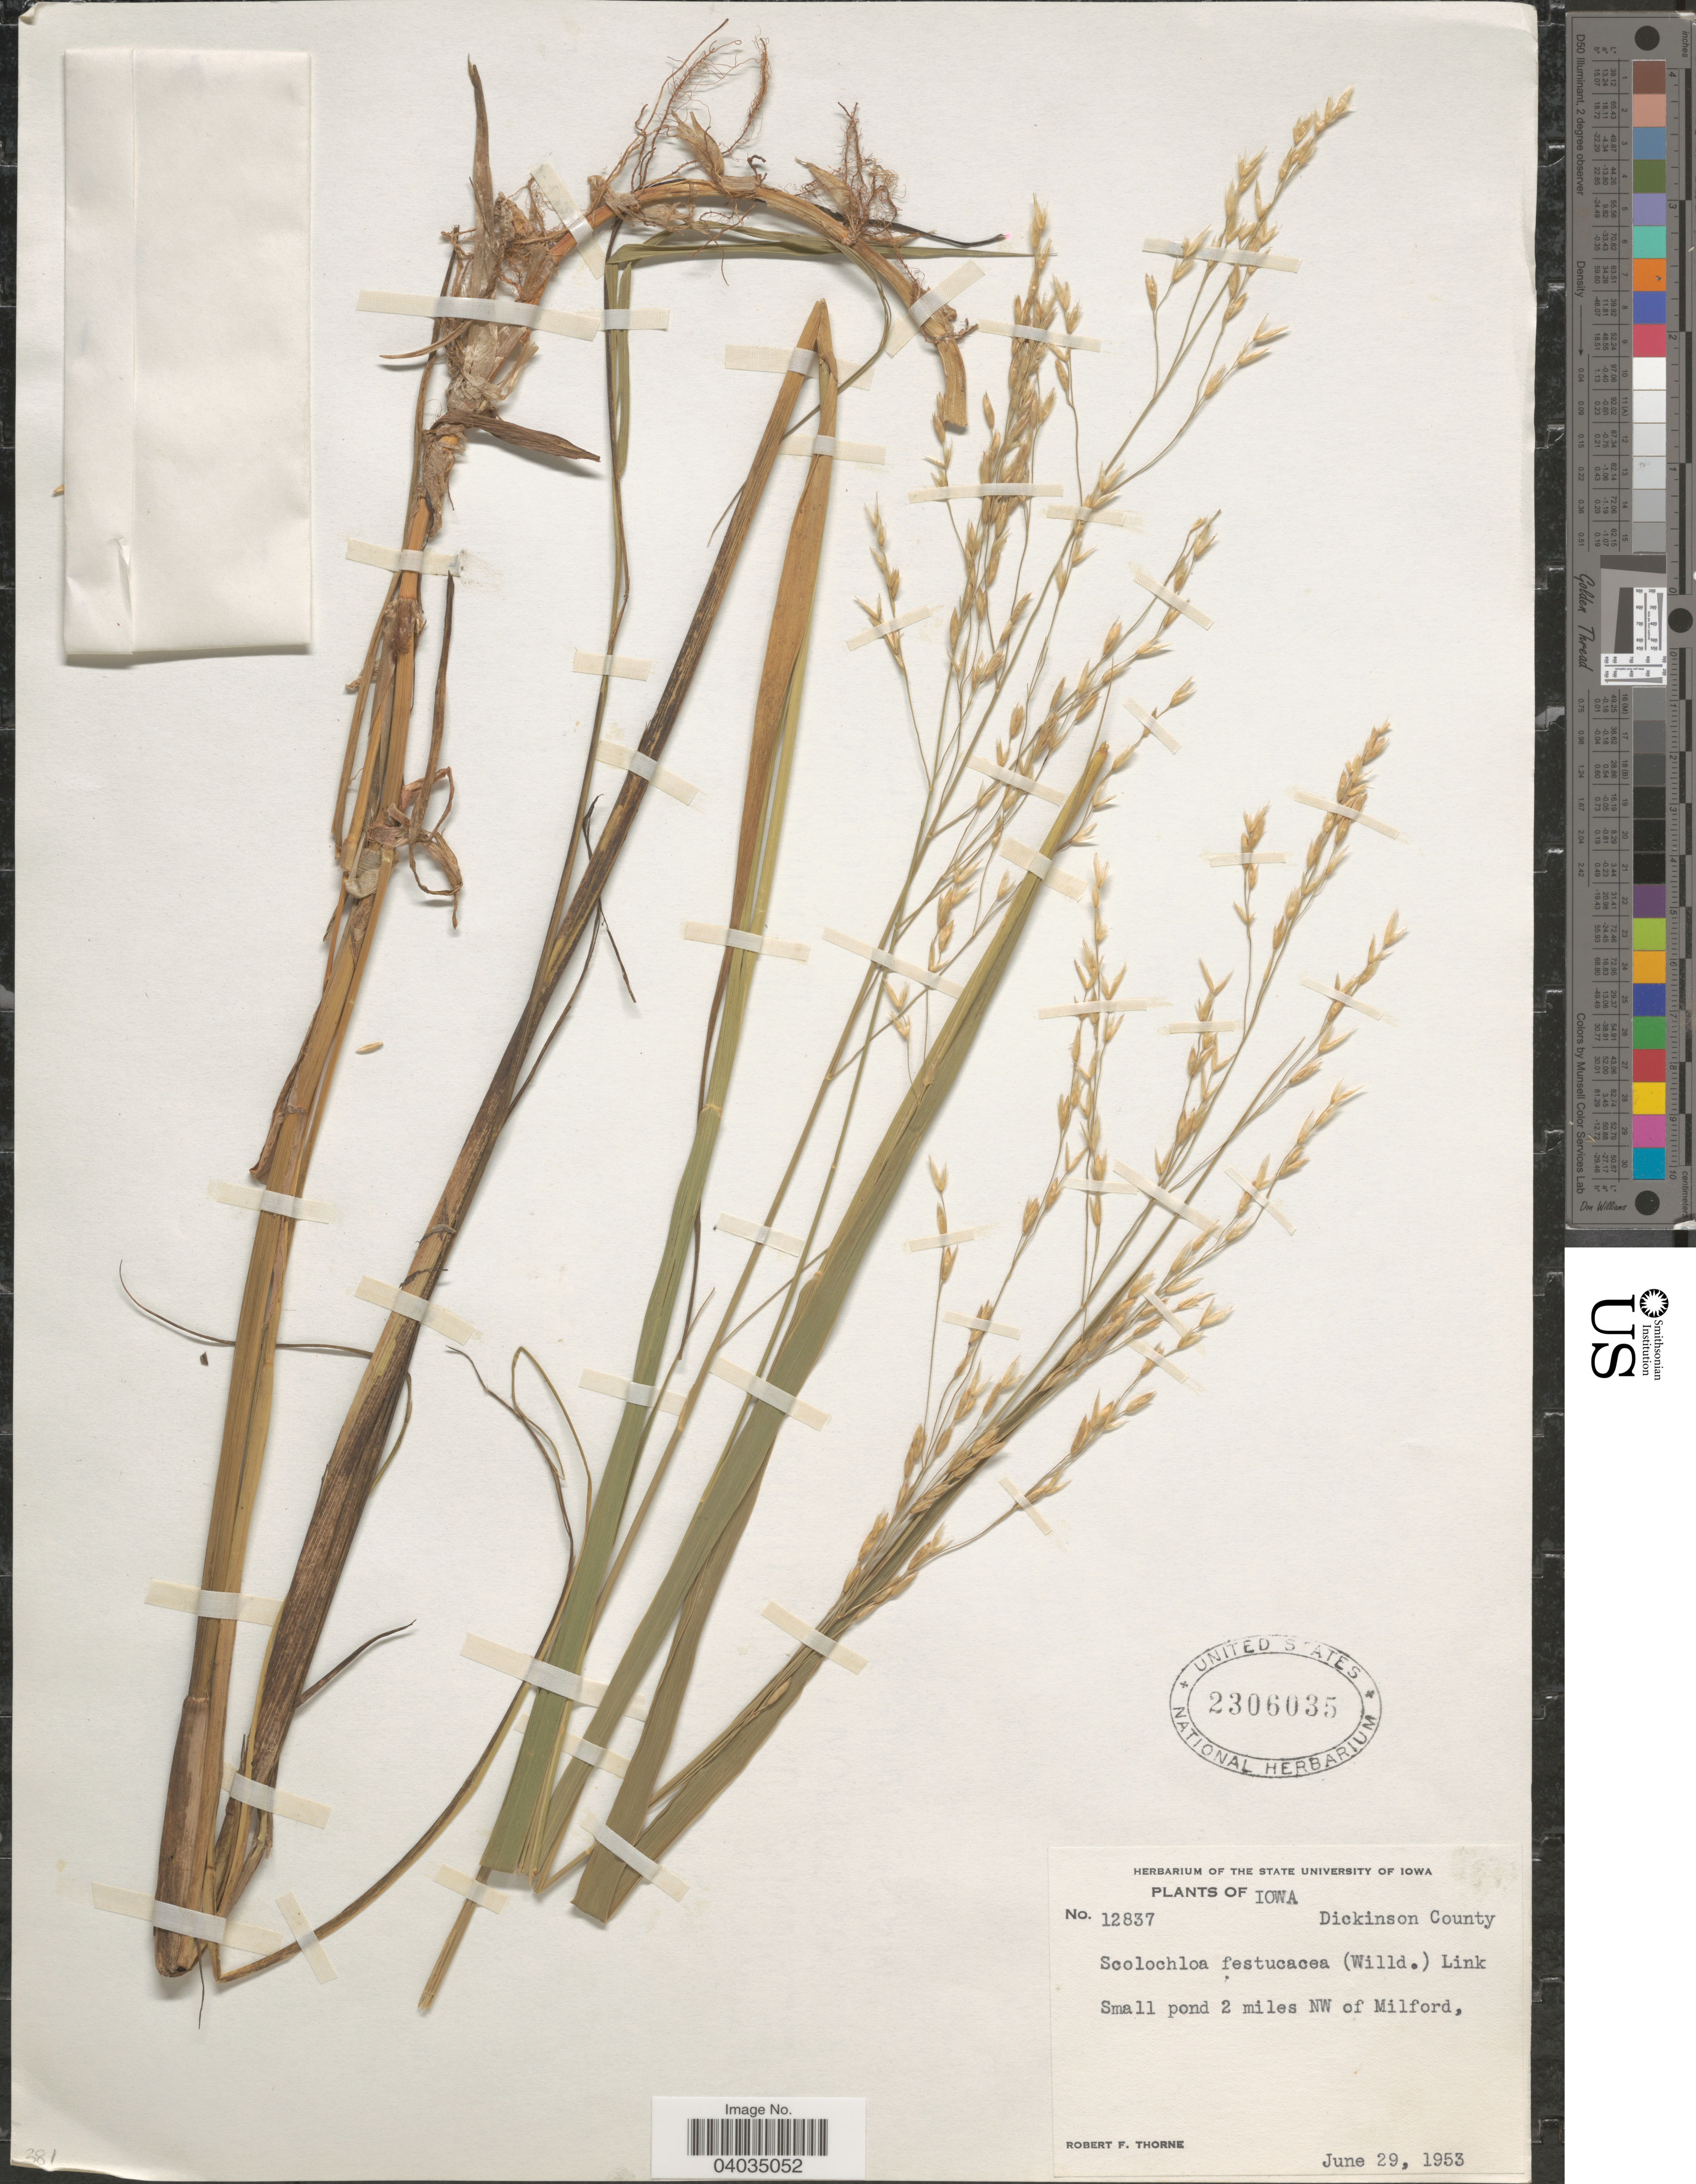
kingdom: Plantae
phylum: Tracheophyta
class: Liliopsida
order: Poales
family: Poaceae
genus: Scolochloa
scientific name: Scolochloa festucacea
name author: (Willd.) Link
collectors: R. F. Thorne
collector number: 12837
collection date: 1953-06-29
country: United States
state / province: Iowa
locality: Dickinson County. Small pond 2 miles NW of Milford.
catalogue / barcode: US 2306035